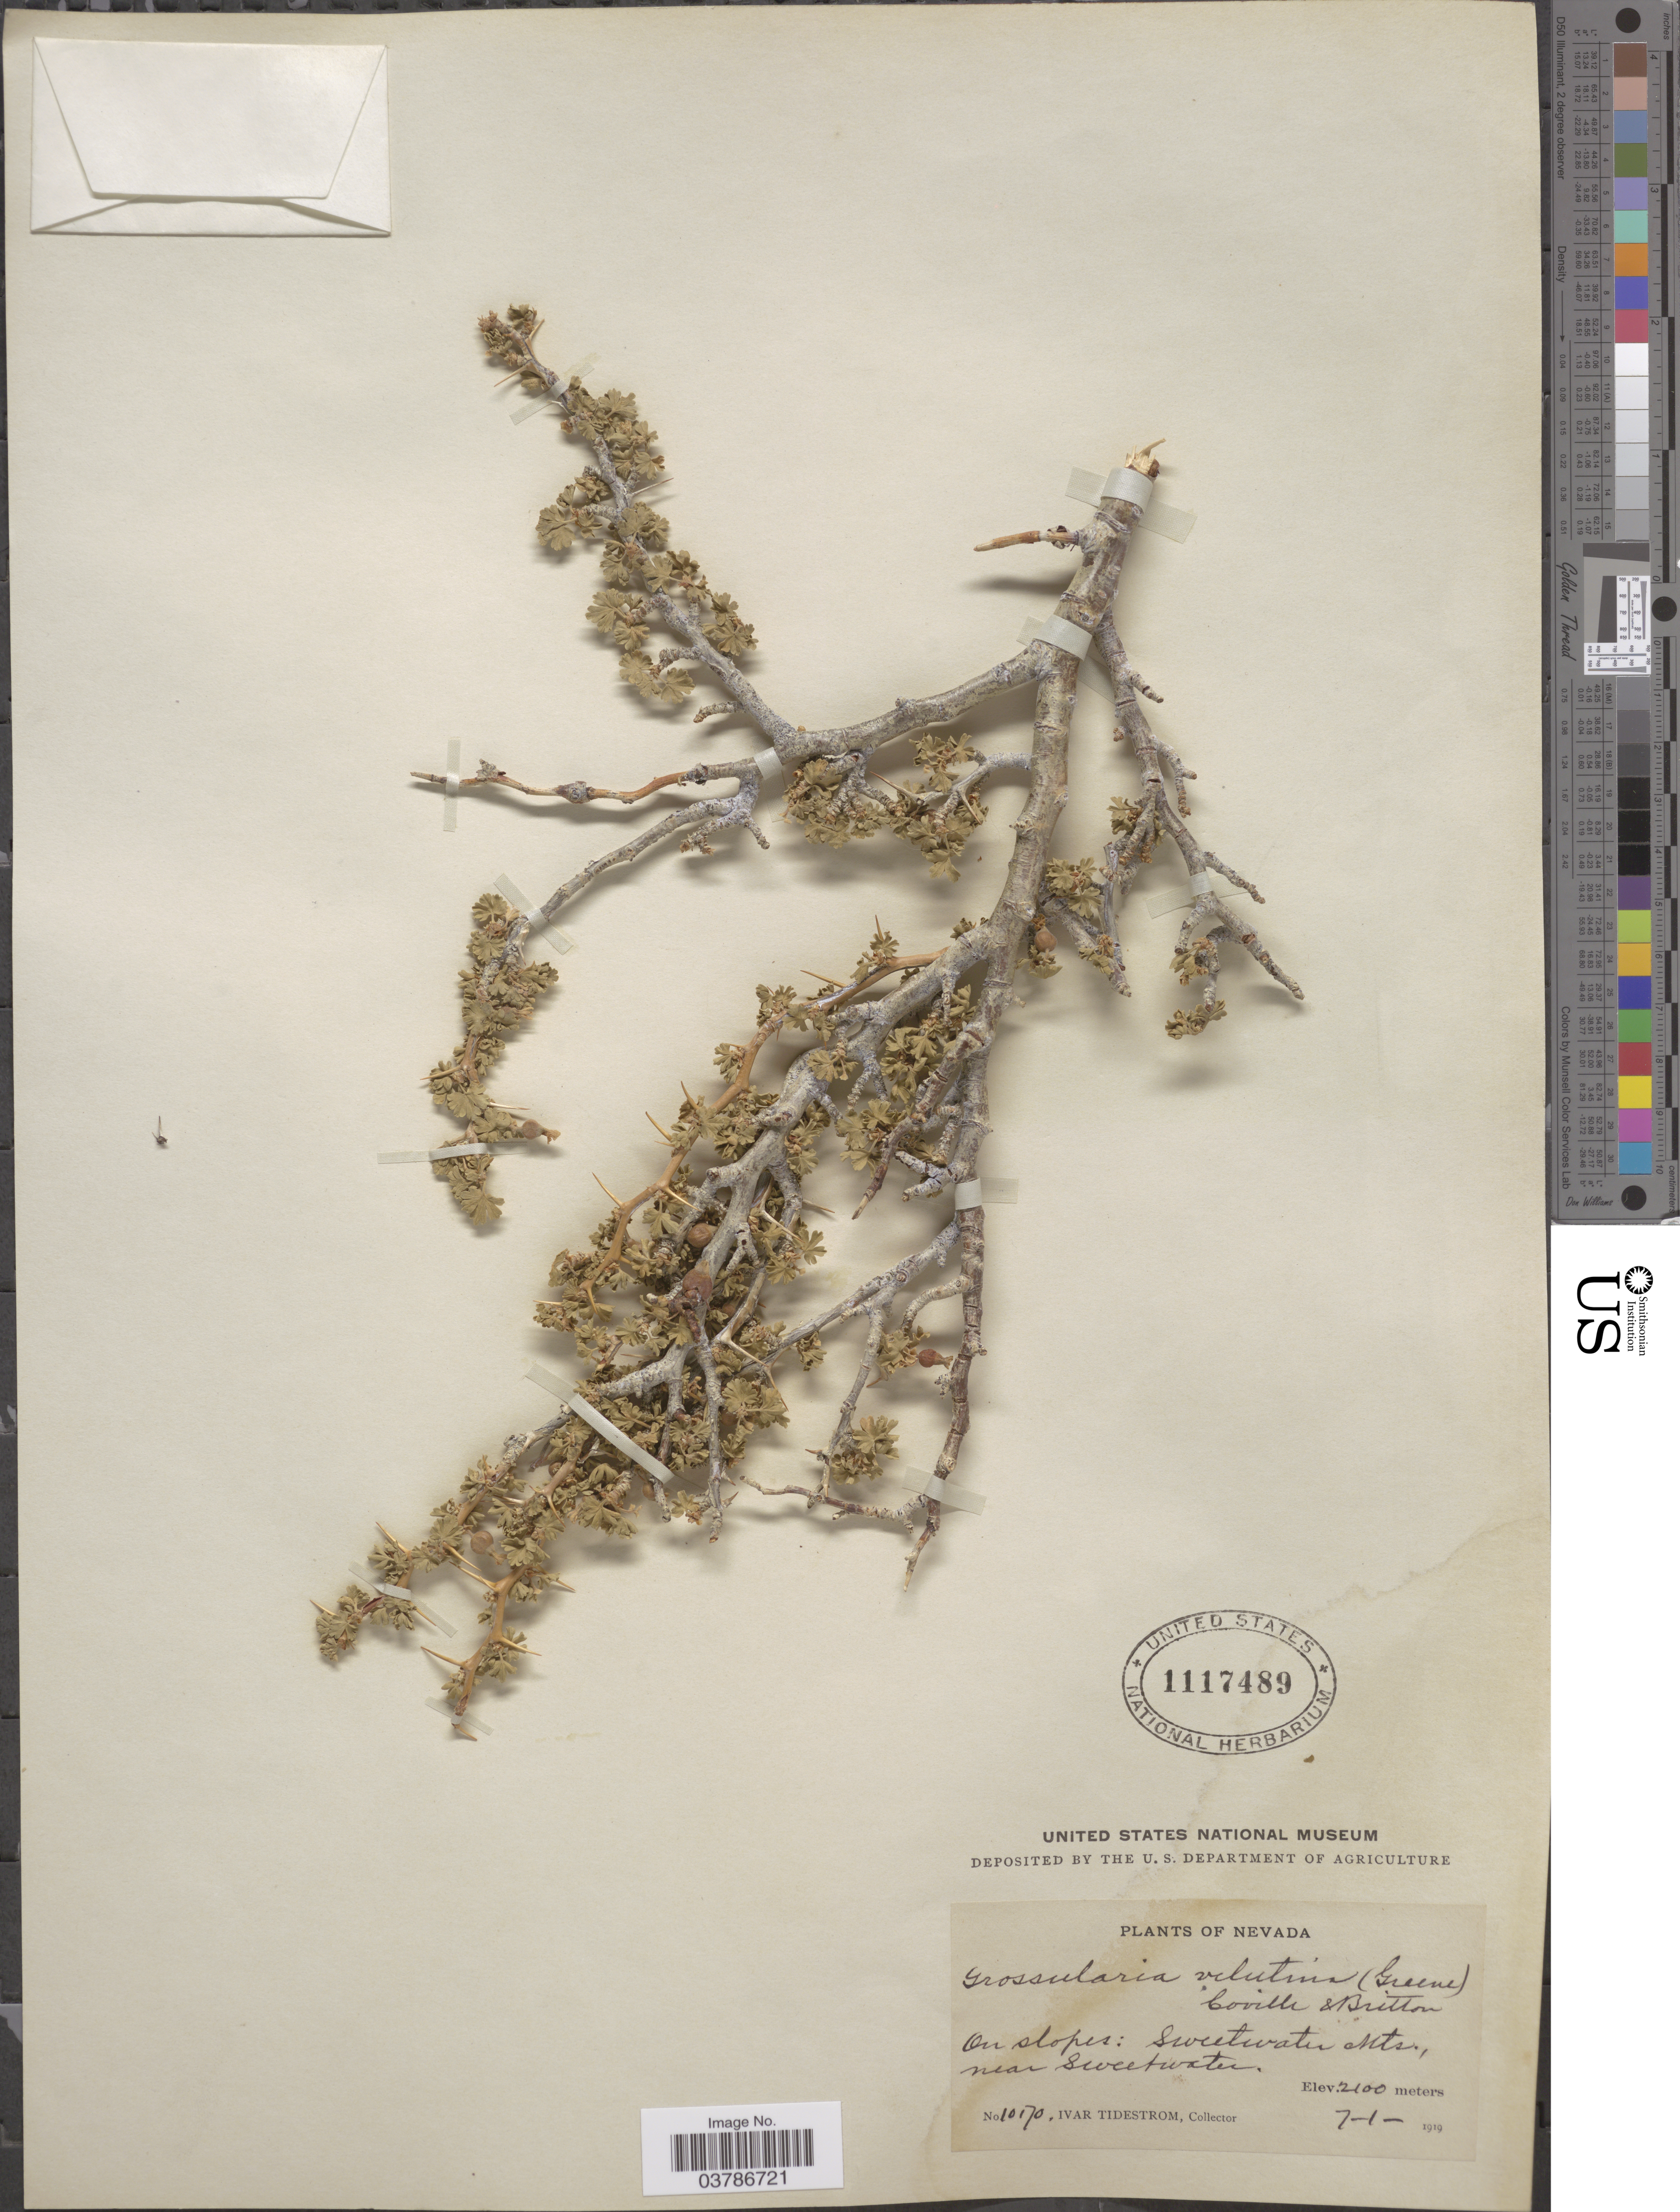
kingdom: Plantae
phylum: Tracheophyta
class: Magnoliopsida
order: Saxifragales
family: Grossulariaceae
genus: Ribes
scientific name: Ribes velutinum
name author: Greene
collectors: I. F. Tidestrom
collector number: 10170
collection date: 1919-07-01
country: United States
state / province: Nevada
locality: On slopes: Sweetwater Mts., near Sweetwater.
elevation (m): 2100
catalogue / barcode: US 1117489